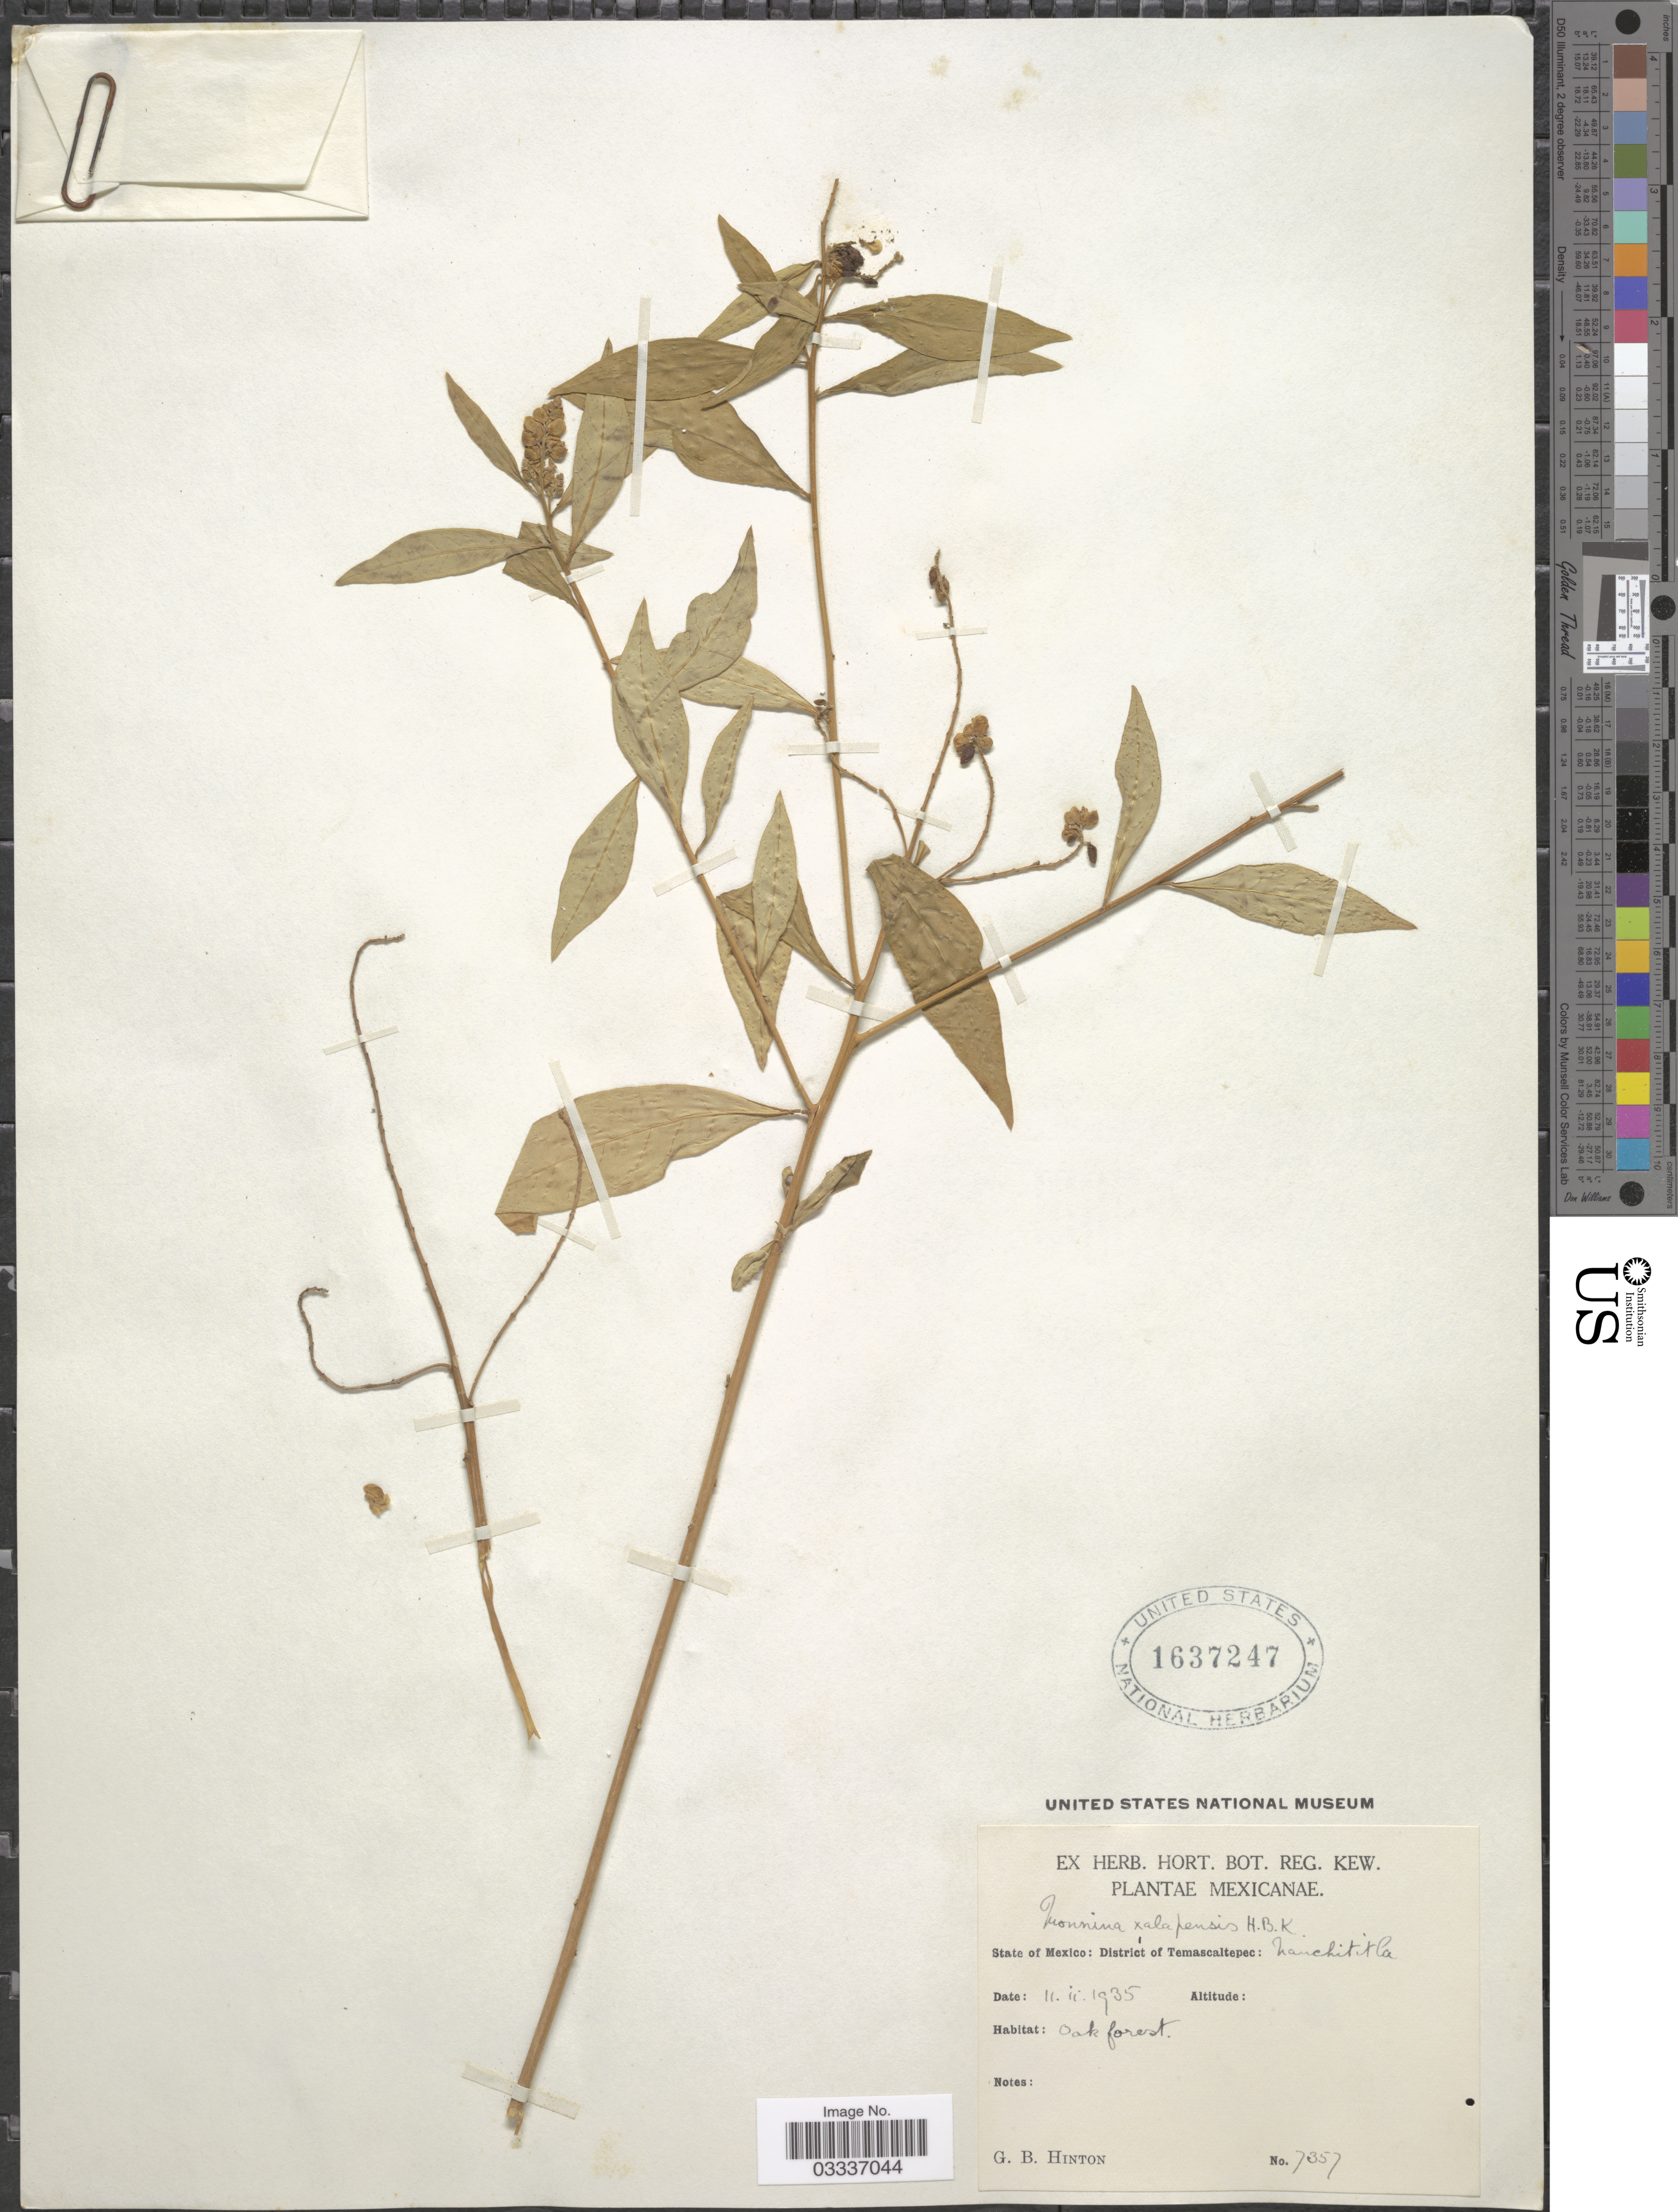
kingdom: Plantae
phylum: Tracheophyta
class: Magnoliopsida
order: Fabales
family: Polygalaceae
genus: Monnina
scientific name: Monnina xalapensis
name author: Kunth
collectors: G. B. Hinton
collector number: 7357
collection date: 1935-02-11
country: Mexico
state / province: México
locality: District of Temascaltepec: Nanchititla.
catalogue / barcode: US 1637247